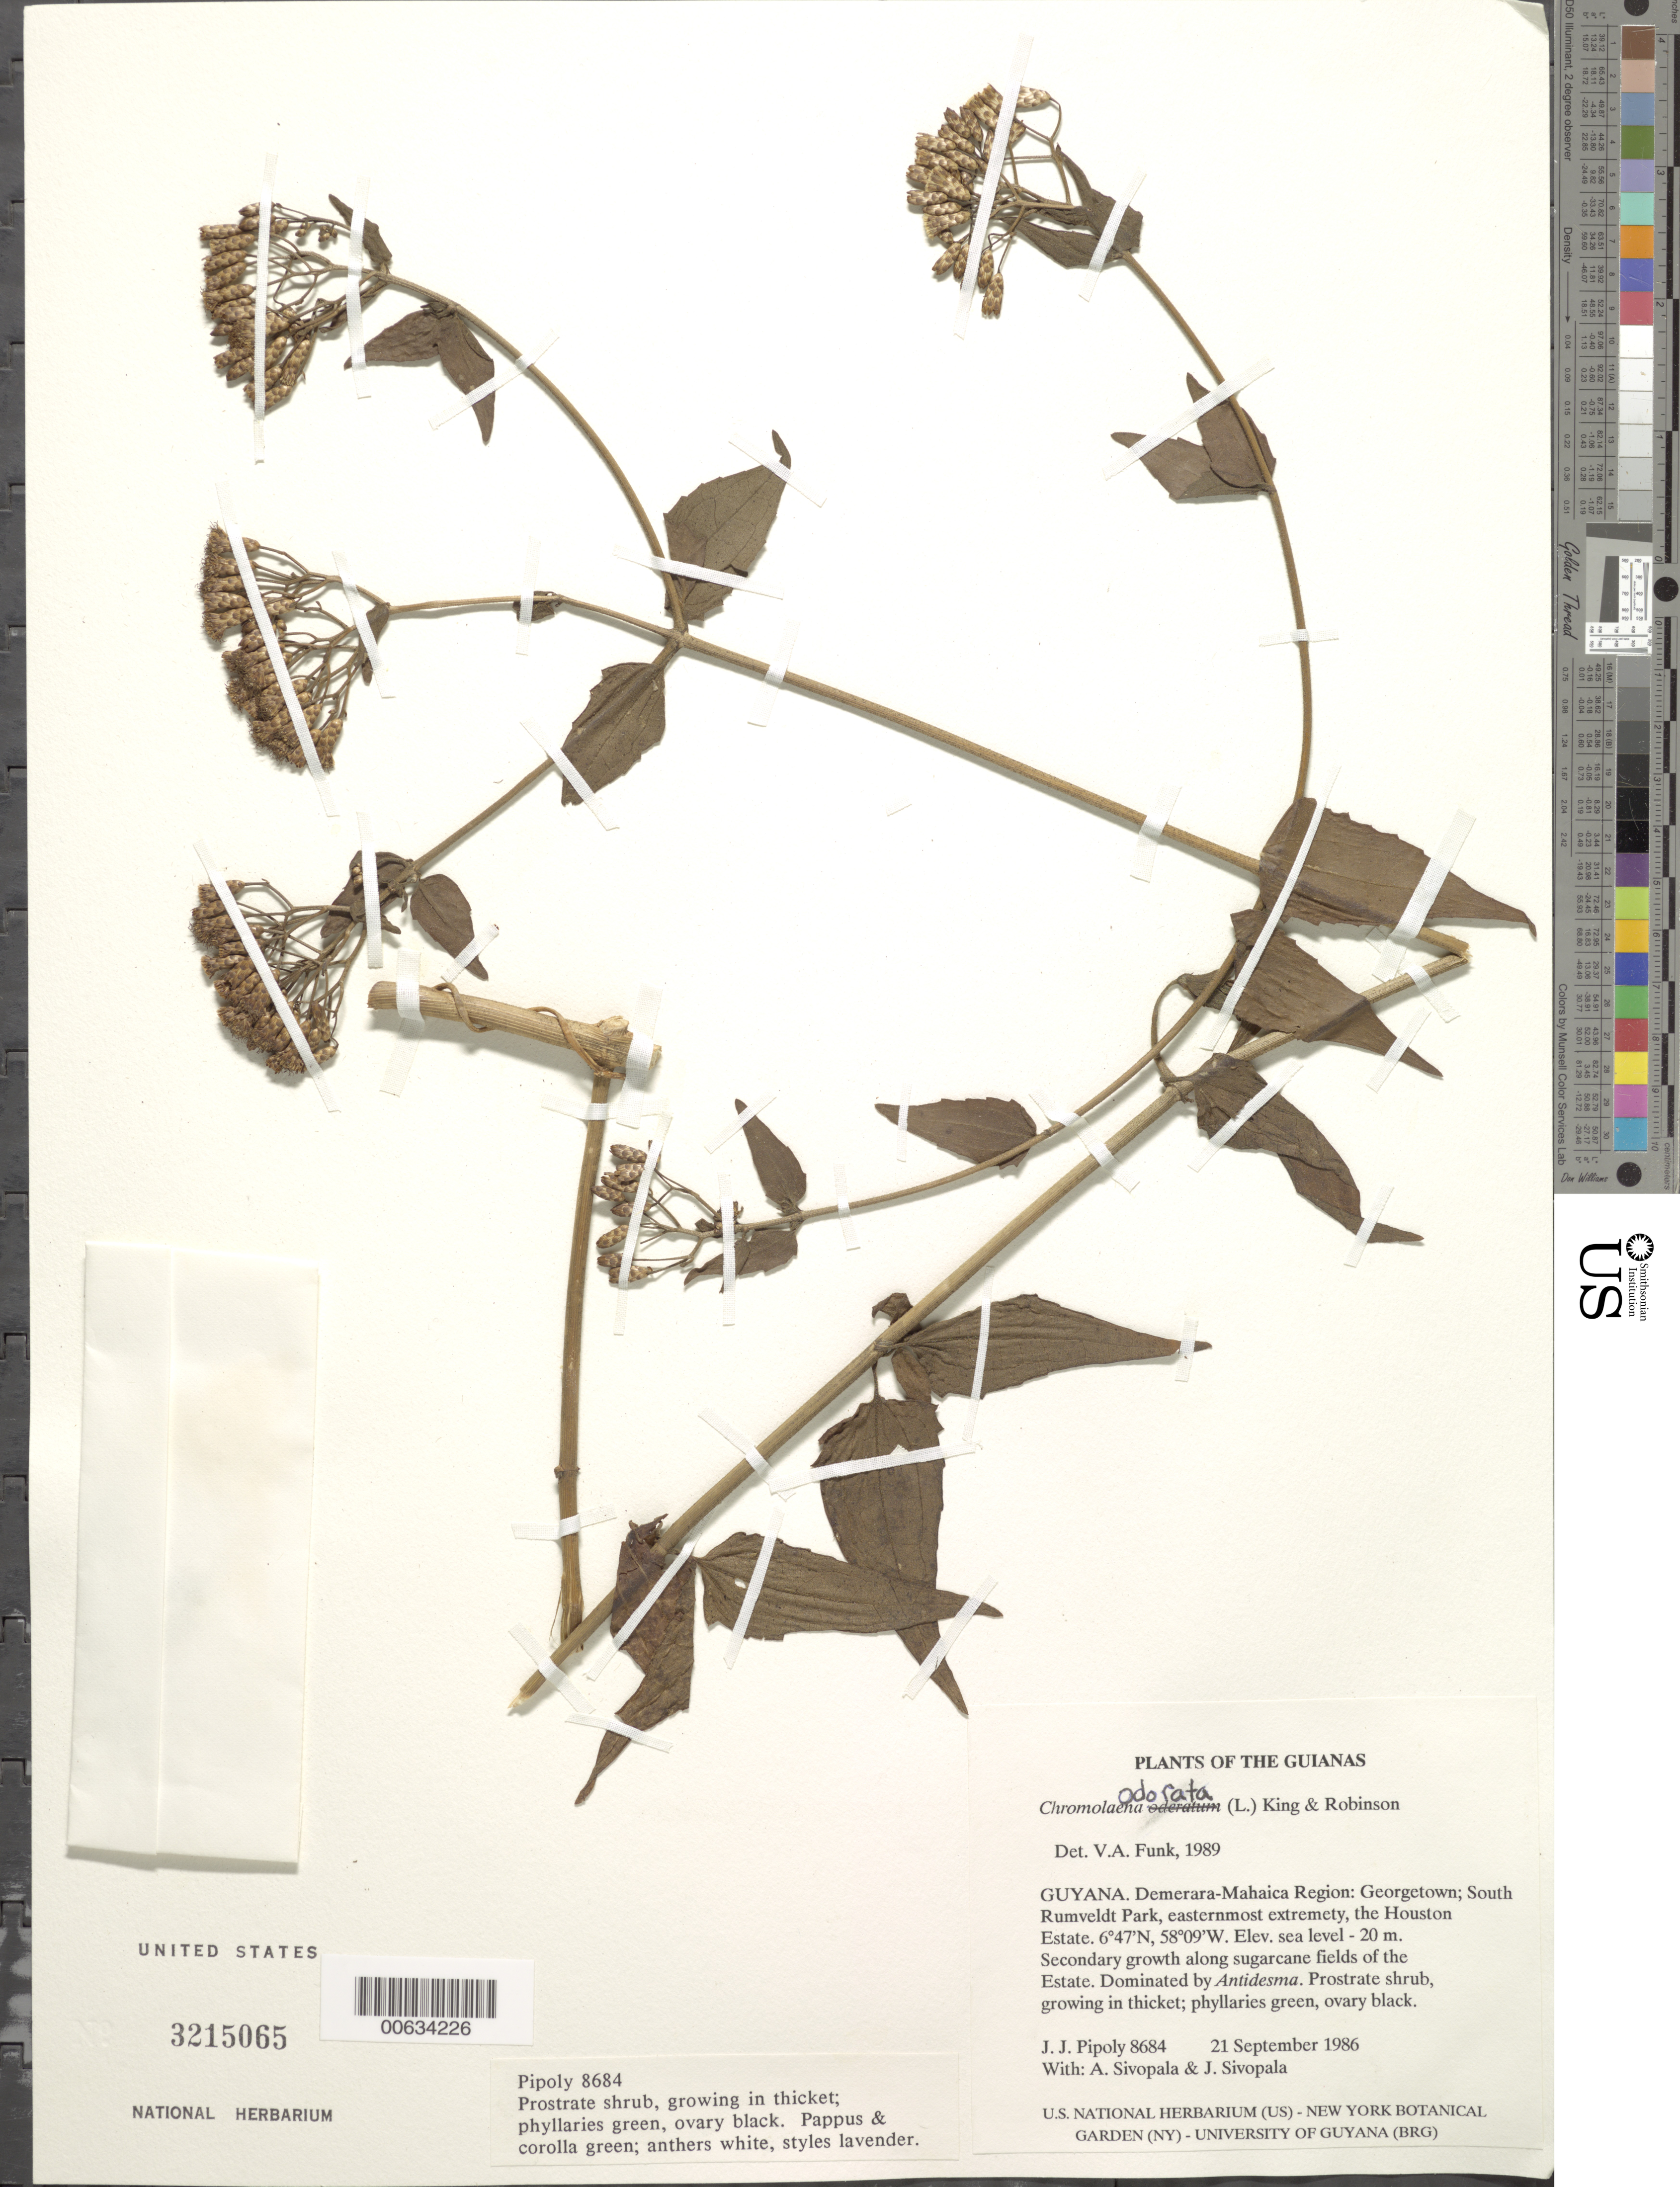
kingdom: Plantae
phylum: Tracheophyta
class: Magnoliopsida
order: Asterales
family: Asteraceae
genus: Chromolaena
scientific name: Chromolaena odorata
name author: (L.) R.M. King & H. Rob.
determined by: Funk, Vicki A., (BOT), Smithsonian Institution - National Museum of Natural History (UNITED STATES)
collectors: J. J. Pipoly, A. Sivopala & J. Sivopala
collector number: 8684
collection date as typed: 21 September 1986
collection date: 1986-09-21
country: Guyana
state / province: Demerara-Mahaica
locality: Georgetown; South Rumveldt Park, easternmost extremety, the Houston Estate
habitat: Secondary growth along sugarcane fields of the Estate. Dominated by Antidesma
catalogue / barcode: US 3215065